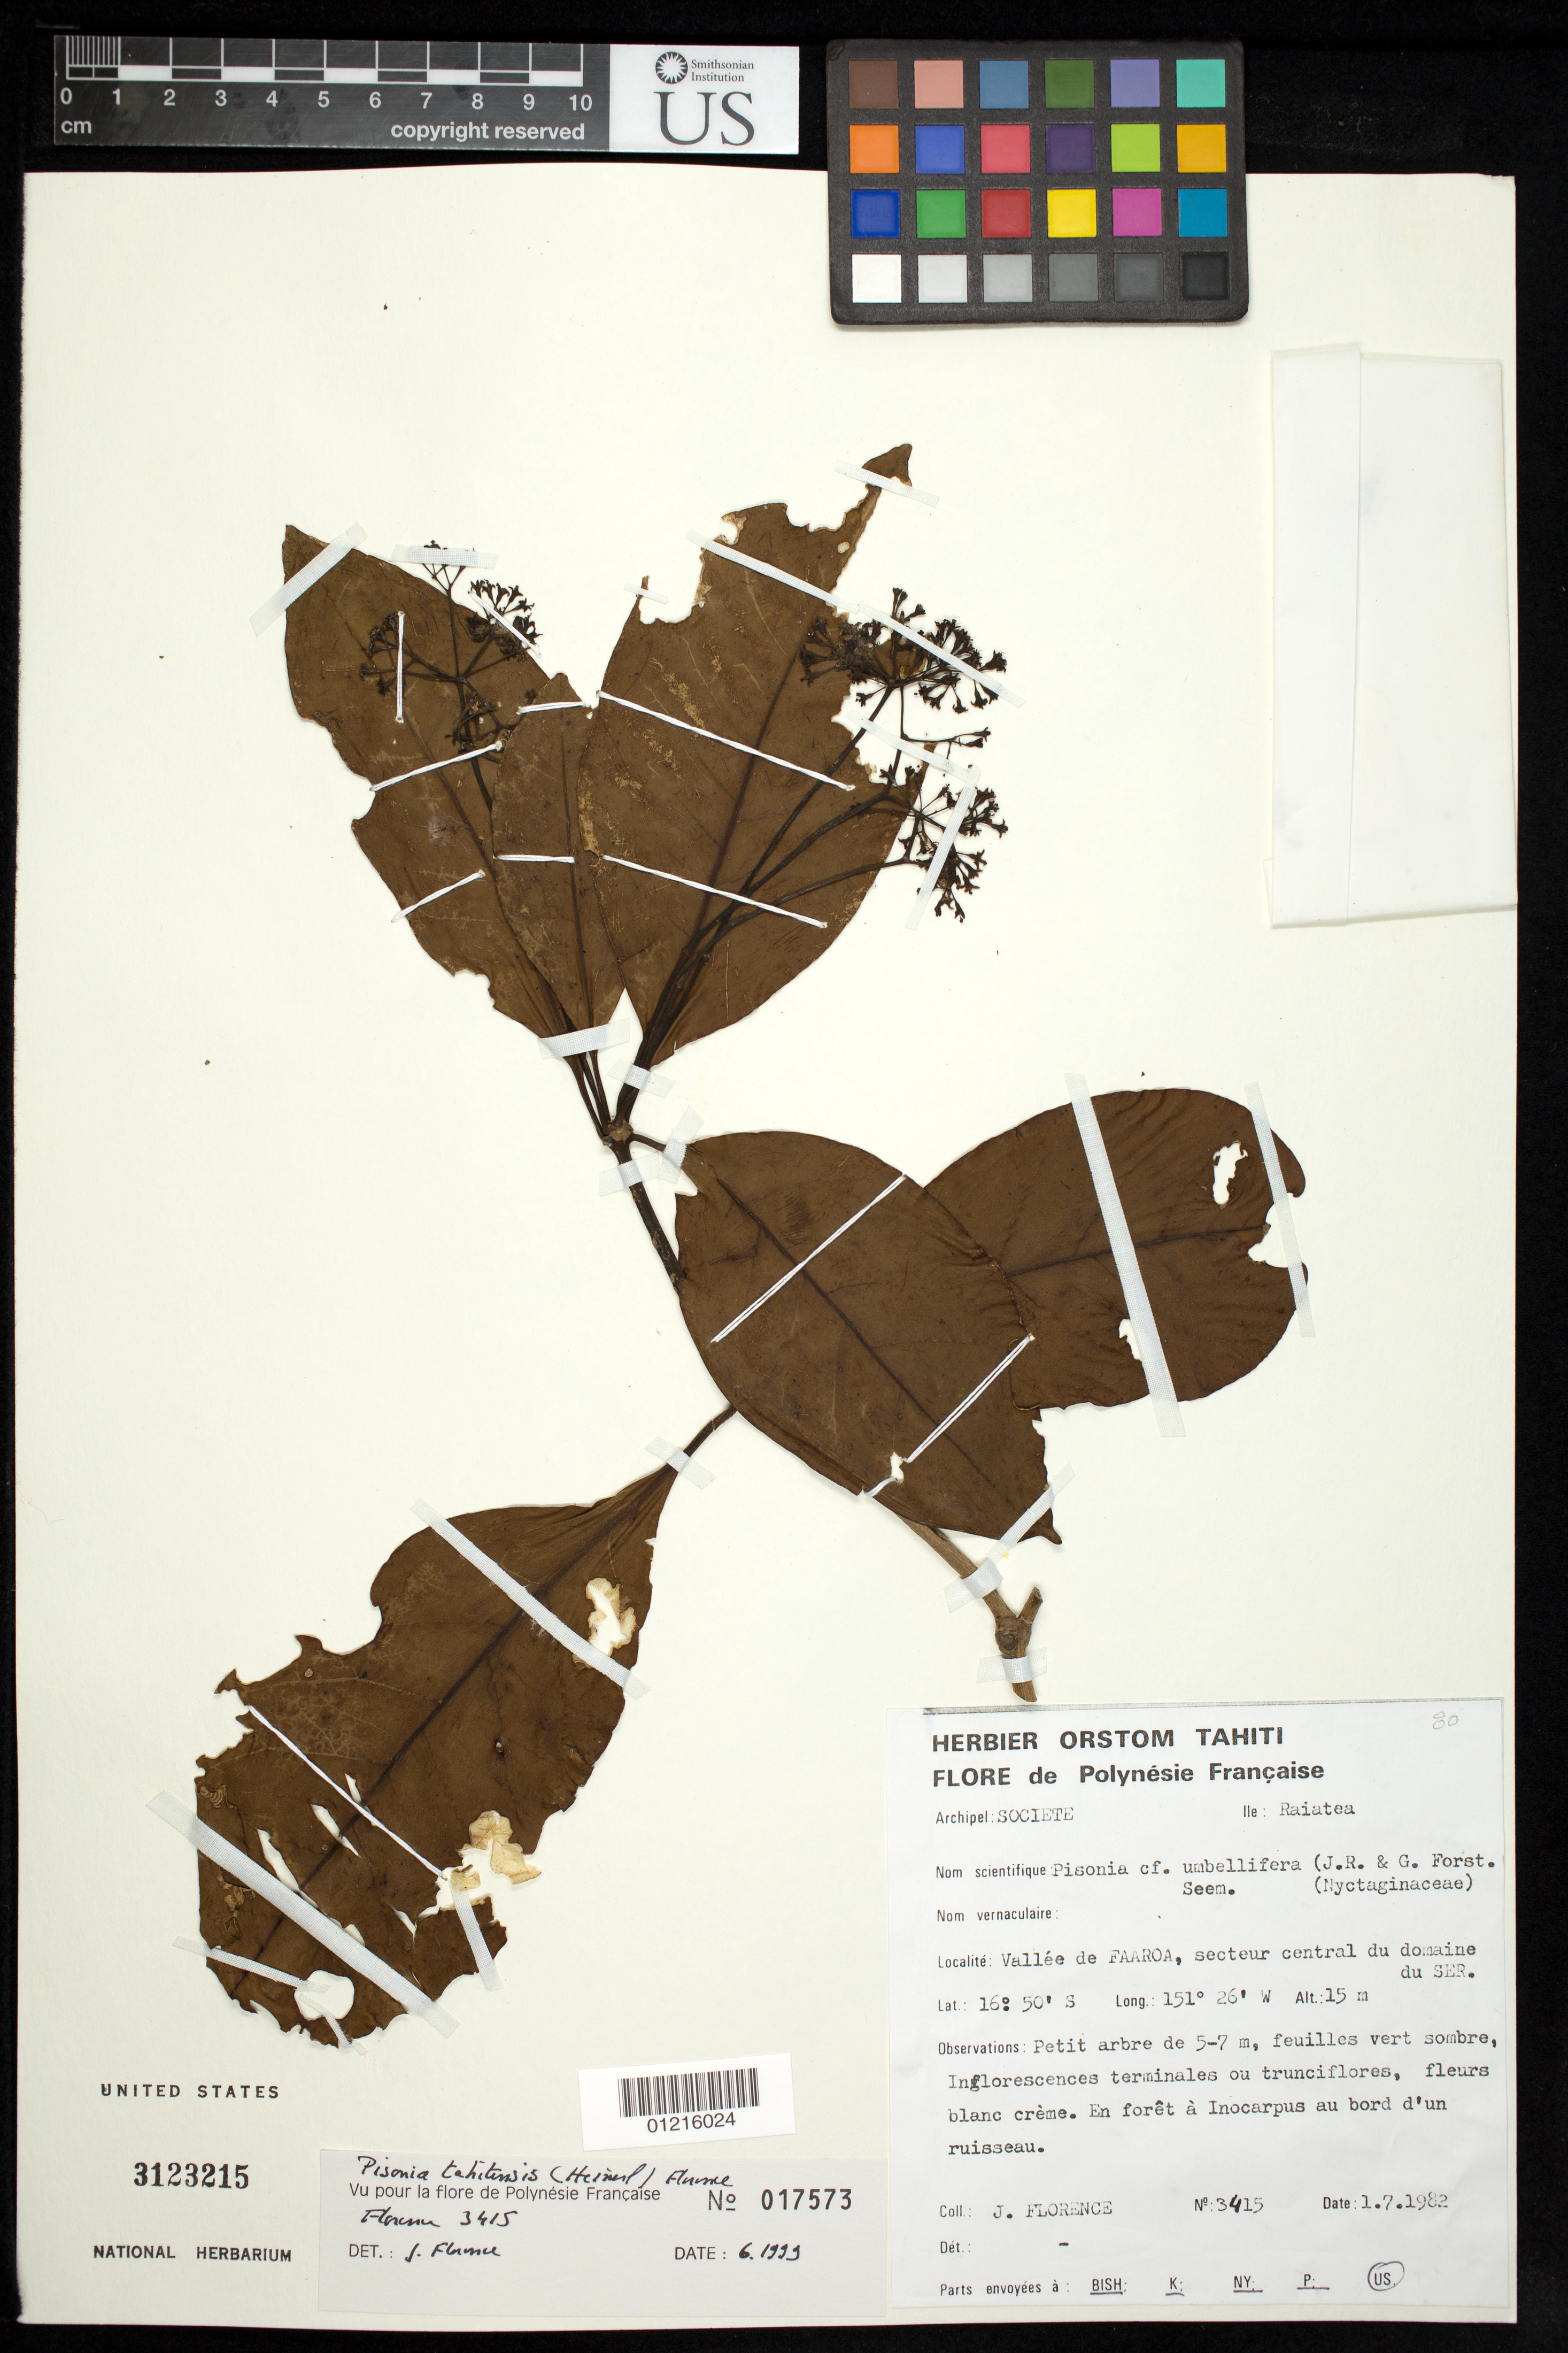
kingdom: Plantae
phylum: Tracheophyta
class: Magnoliopsida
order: Caryophyllales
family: Nyctaginaceae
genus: Ceodes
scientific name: Ceodes taitensis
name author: (Heimerl) Rossetto & Caraballo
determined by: Wagner, W. L., (BOT), Smithsonian Institution - National Museum of Natural History (UNITED STATES)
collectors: J. Florence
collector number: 3415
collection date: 1982-07-01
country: French Polynesia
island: Raiatea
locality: Vallèe de Faaroa, Secteur central du domaine du Ser.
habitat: En forèt, au bord d'un ruisseau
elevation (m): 15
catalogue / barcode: US 3123215